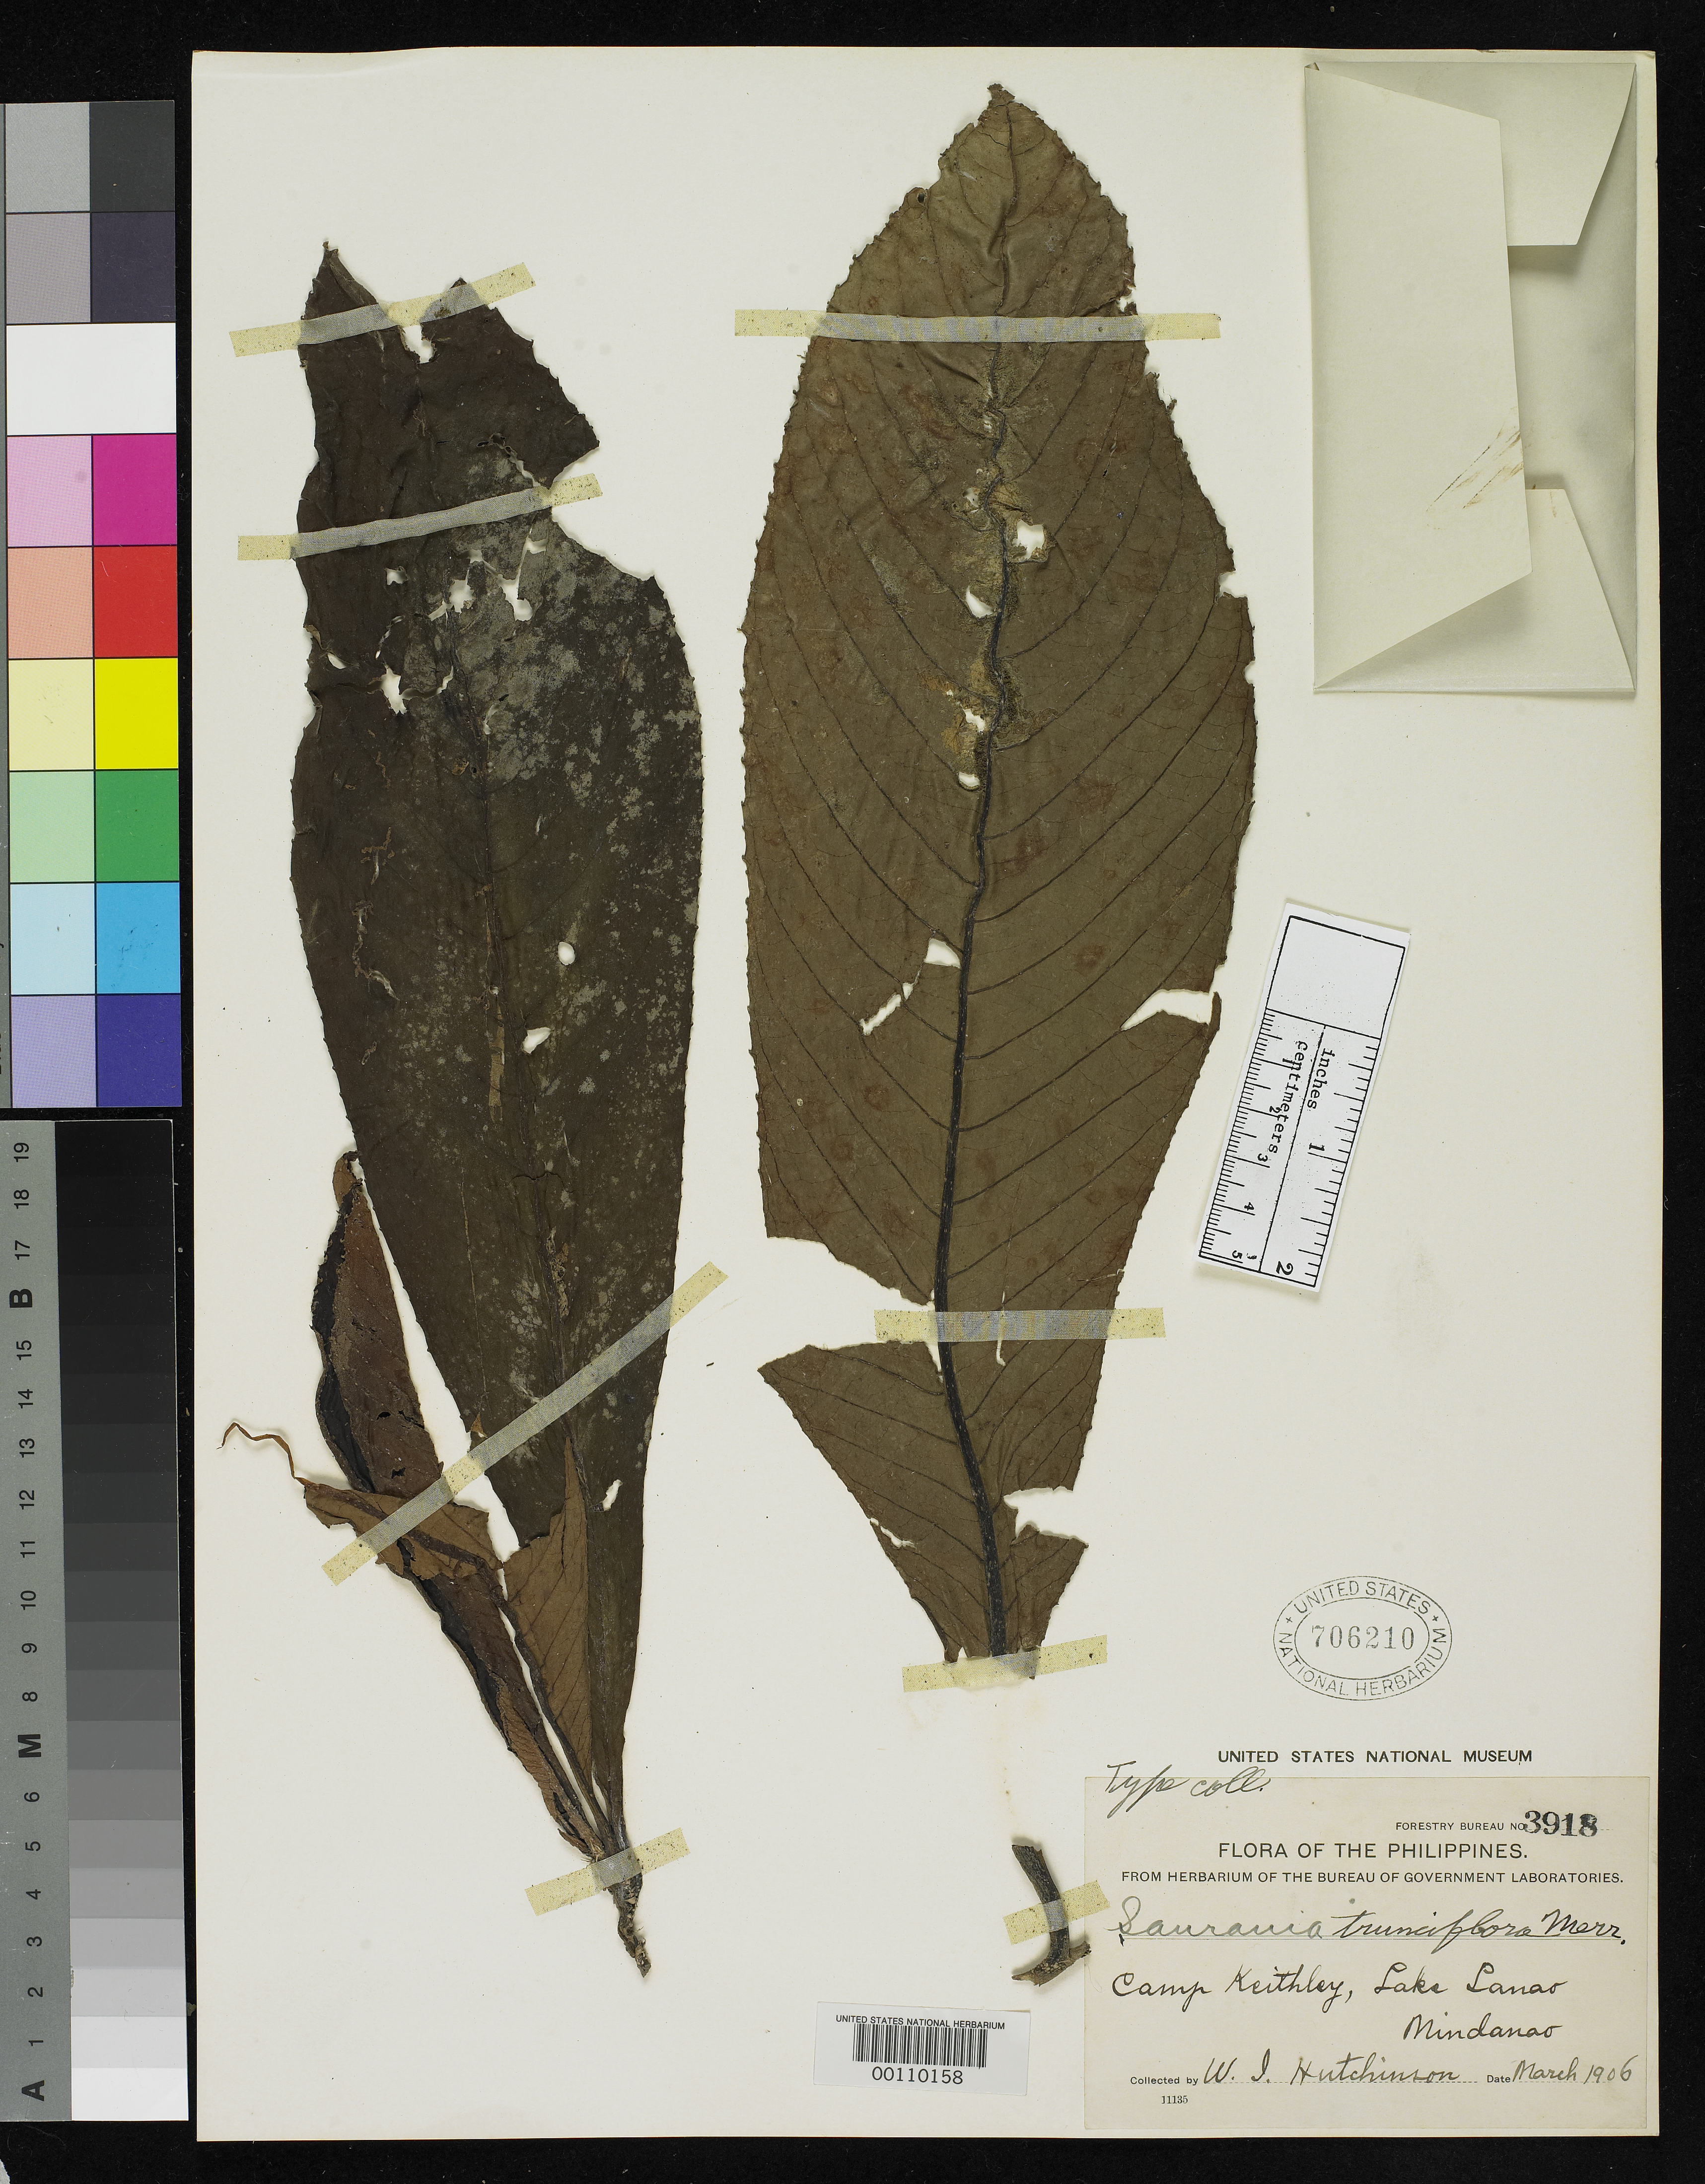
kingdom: Plantae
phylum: Tracheophyta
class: Magnoliopsida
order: Ericales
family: Actinidiaceae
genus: Saurauia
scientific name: Saurauia trunciflora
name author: Merr.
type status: Isotype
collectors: W. I. Hutchinson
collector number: For. Bur. 3918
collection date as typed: Mar 1906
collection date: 1906-03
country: Philippines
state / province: Muslim Mindanao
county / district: Lanao del Sur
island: Mindanao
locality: Camp Keithley, Lake Lanao.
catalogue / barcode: US 706210